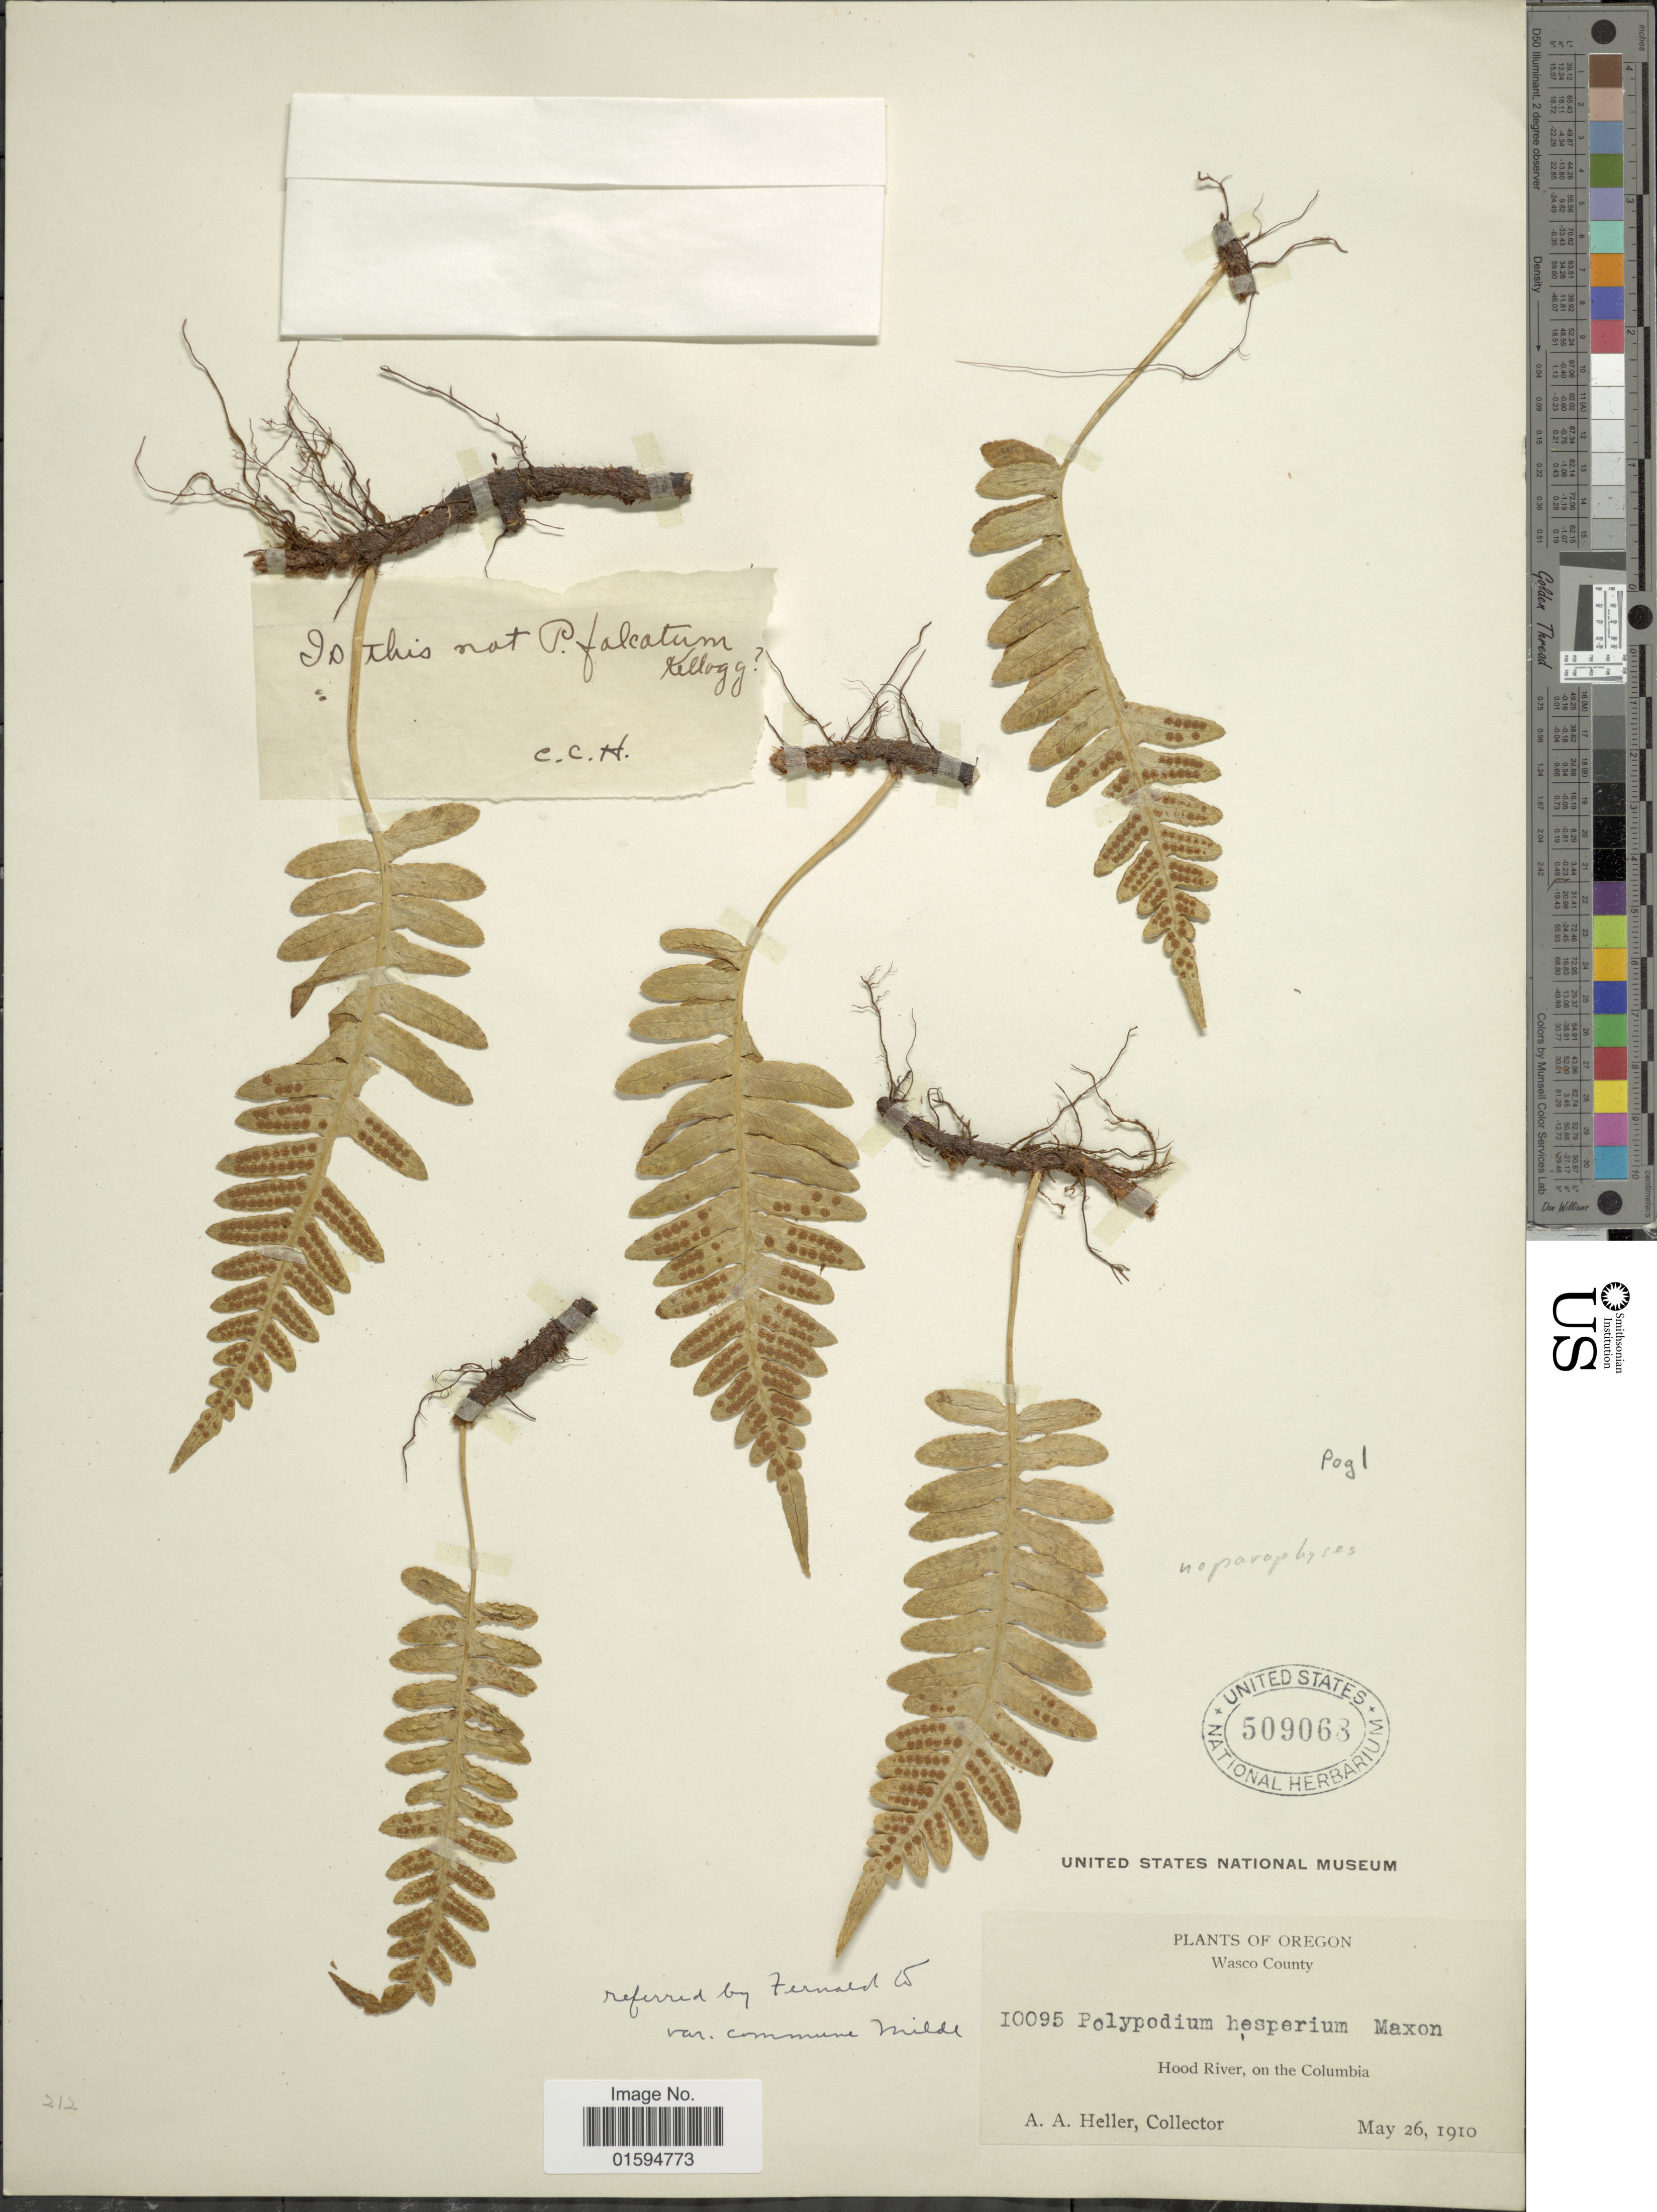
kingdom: Plantae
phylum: Tracheophyta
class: Polypodiopsida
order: Polypodiales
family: Polypodiaceae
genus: Polypodium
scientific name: Polypodium glycyrrhiza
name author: D.C. Eaton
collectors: A. A. Heller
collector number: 10095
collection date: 1910-05-26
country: United States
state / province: Oregon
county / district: Wasco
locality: Wasco County, Hood River, on the Colombia.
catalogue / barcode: US 509068